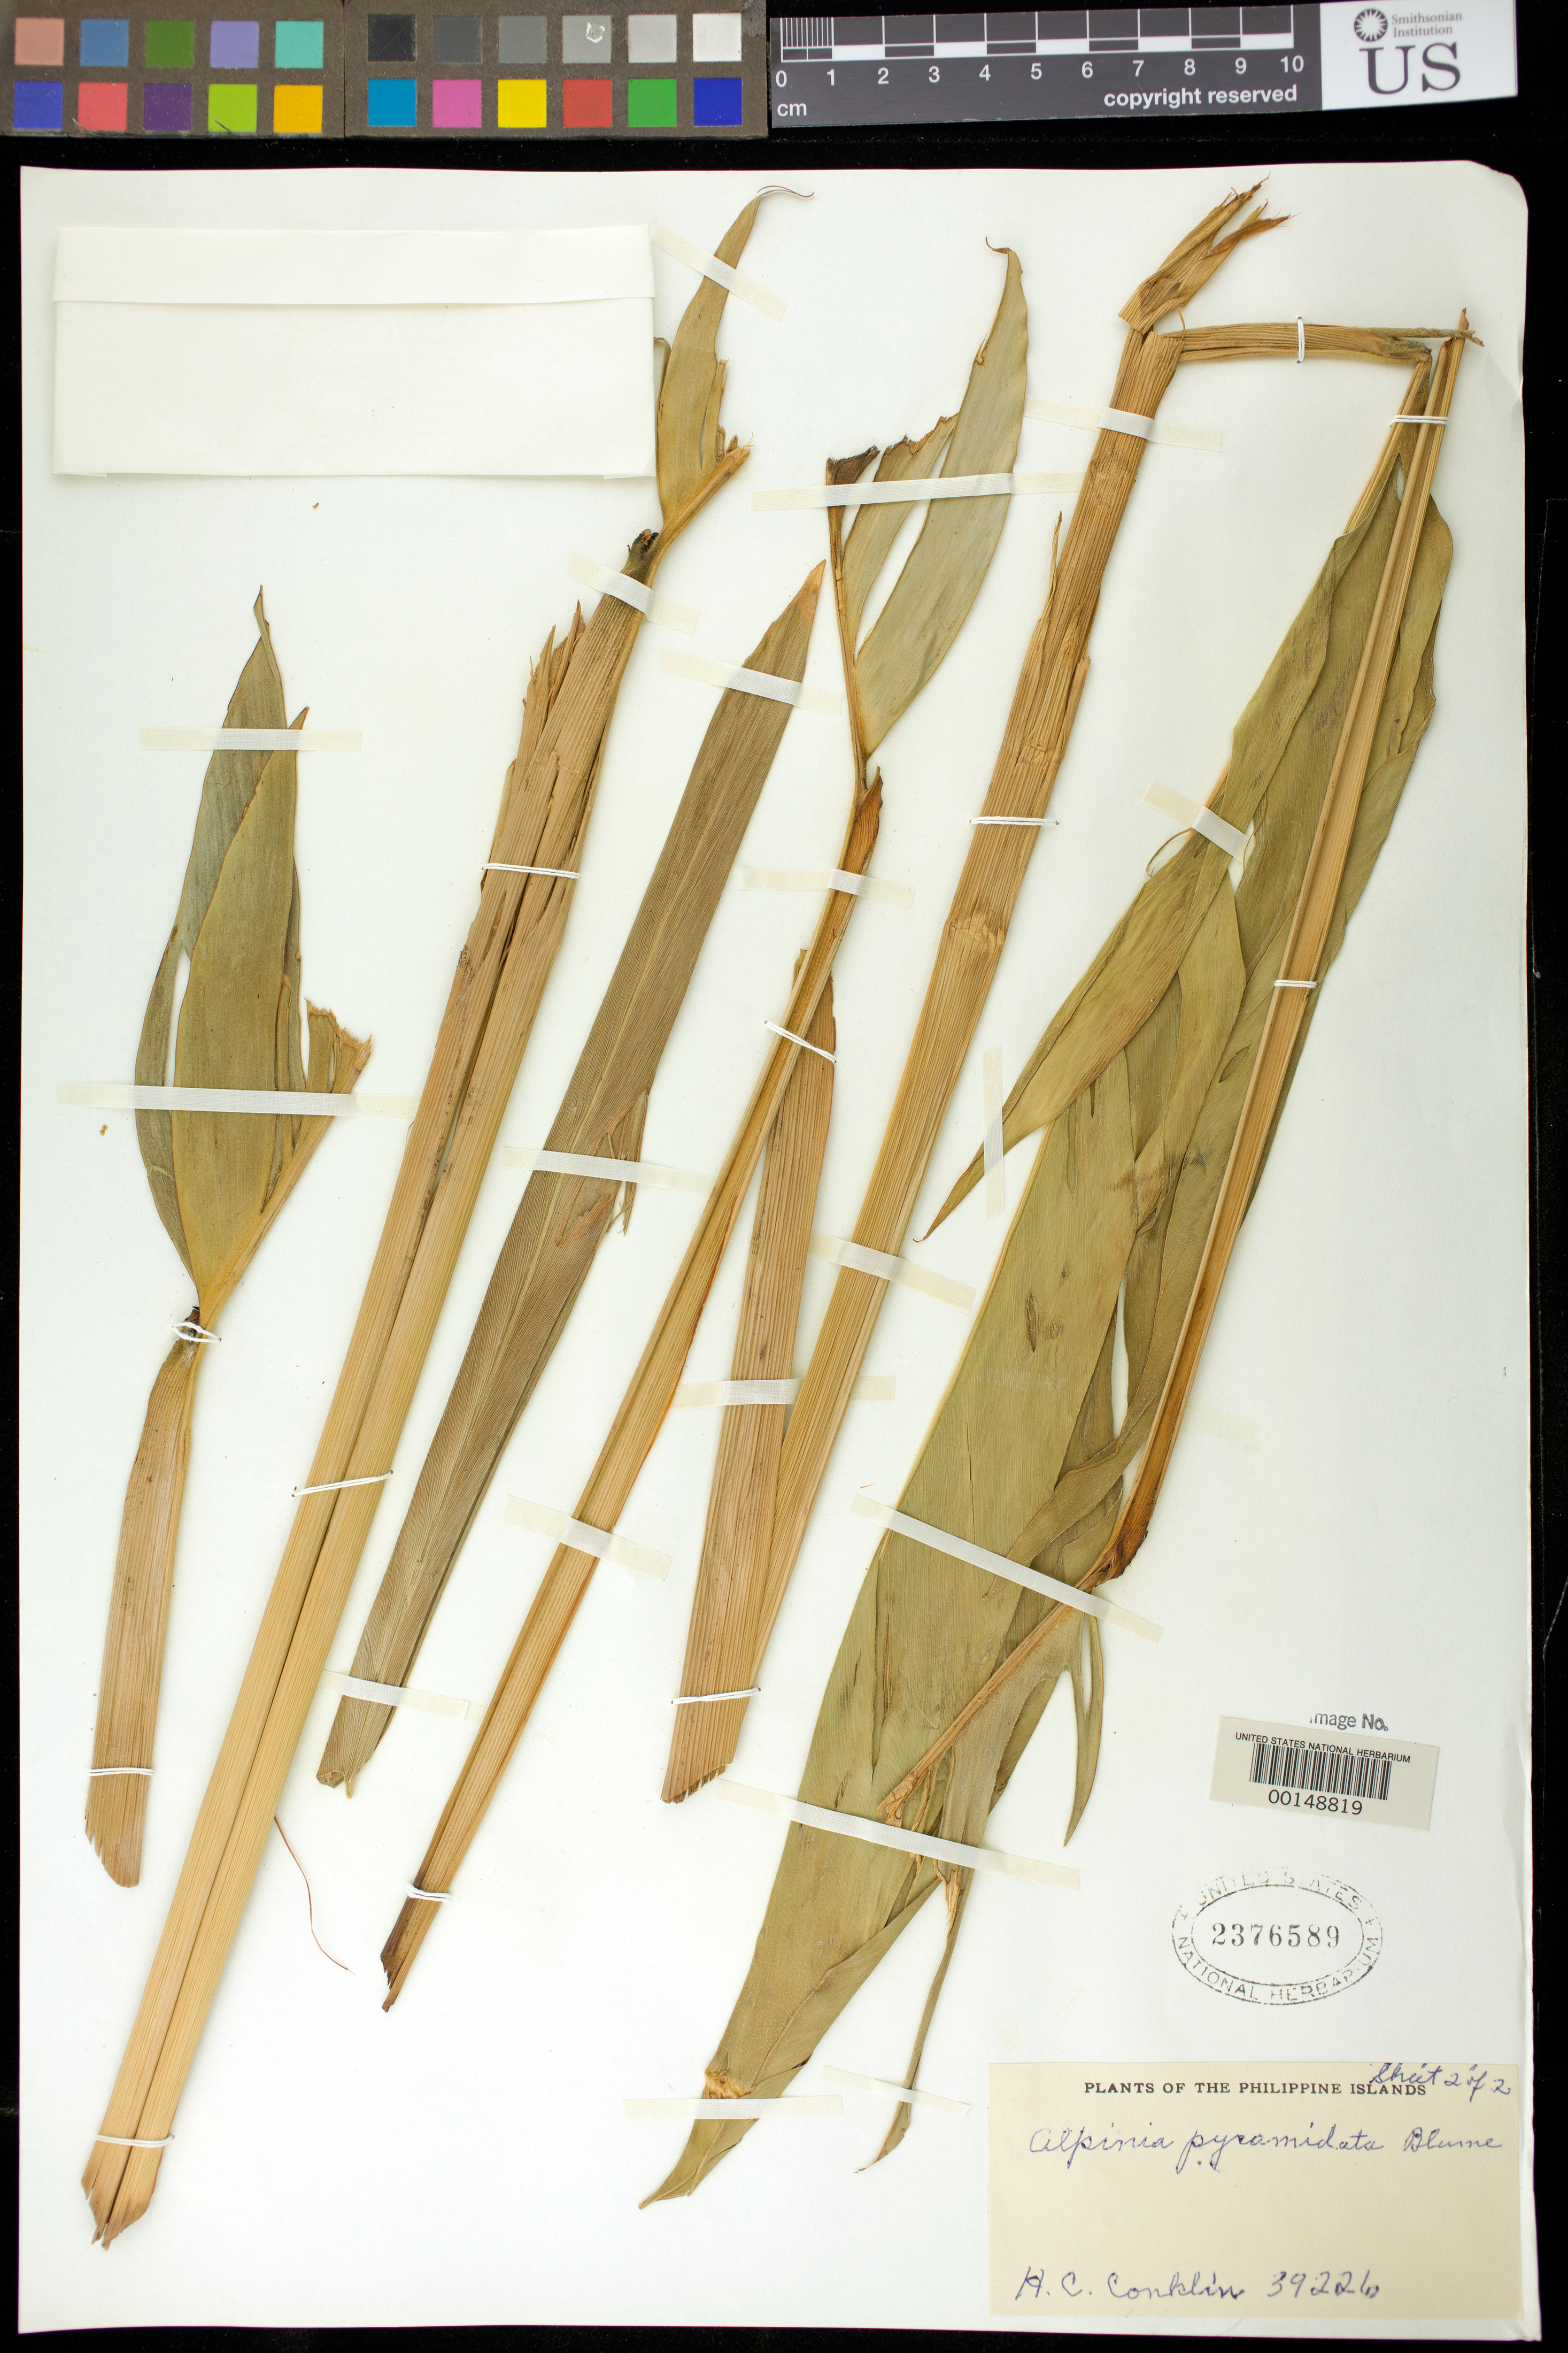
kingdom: Plantae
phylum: Tracheophyta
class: Liliopsida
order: Zingiberales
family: Zingiberaceae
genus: Alpinia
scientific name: Alpinia pyramidata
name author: Blume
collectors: H. Conklin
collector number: Phil. Nat. Herb. 39226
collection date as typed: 12 Jul 1958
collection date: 1958-07-12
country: Philippines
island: Mindoro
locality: Mt. yagaw, e.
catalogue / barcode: US 2376589